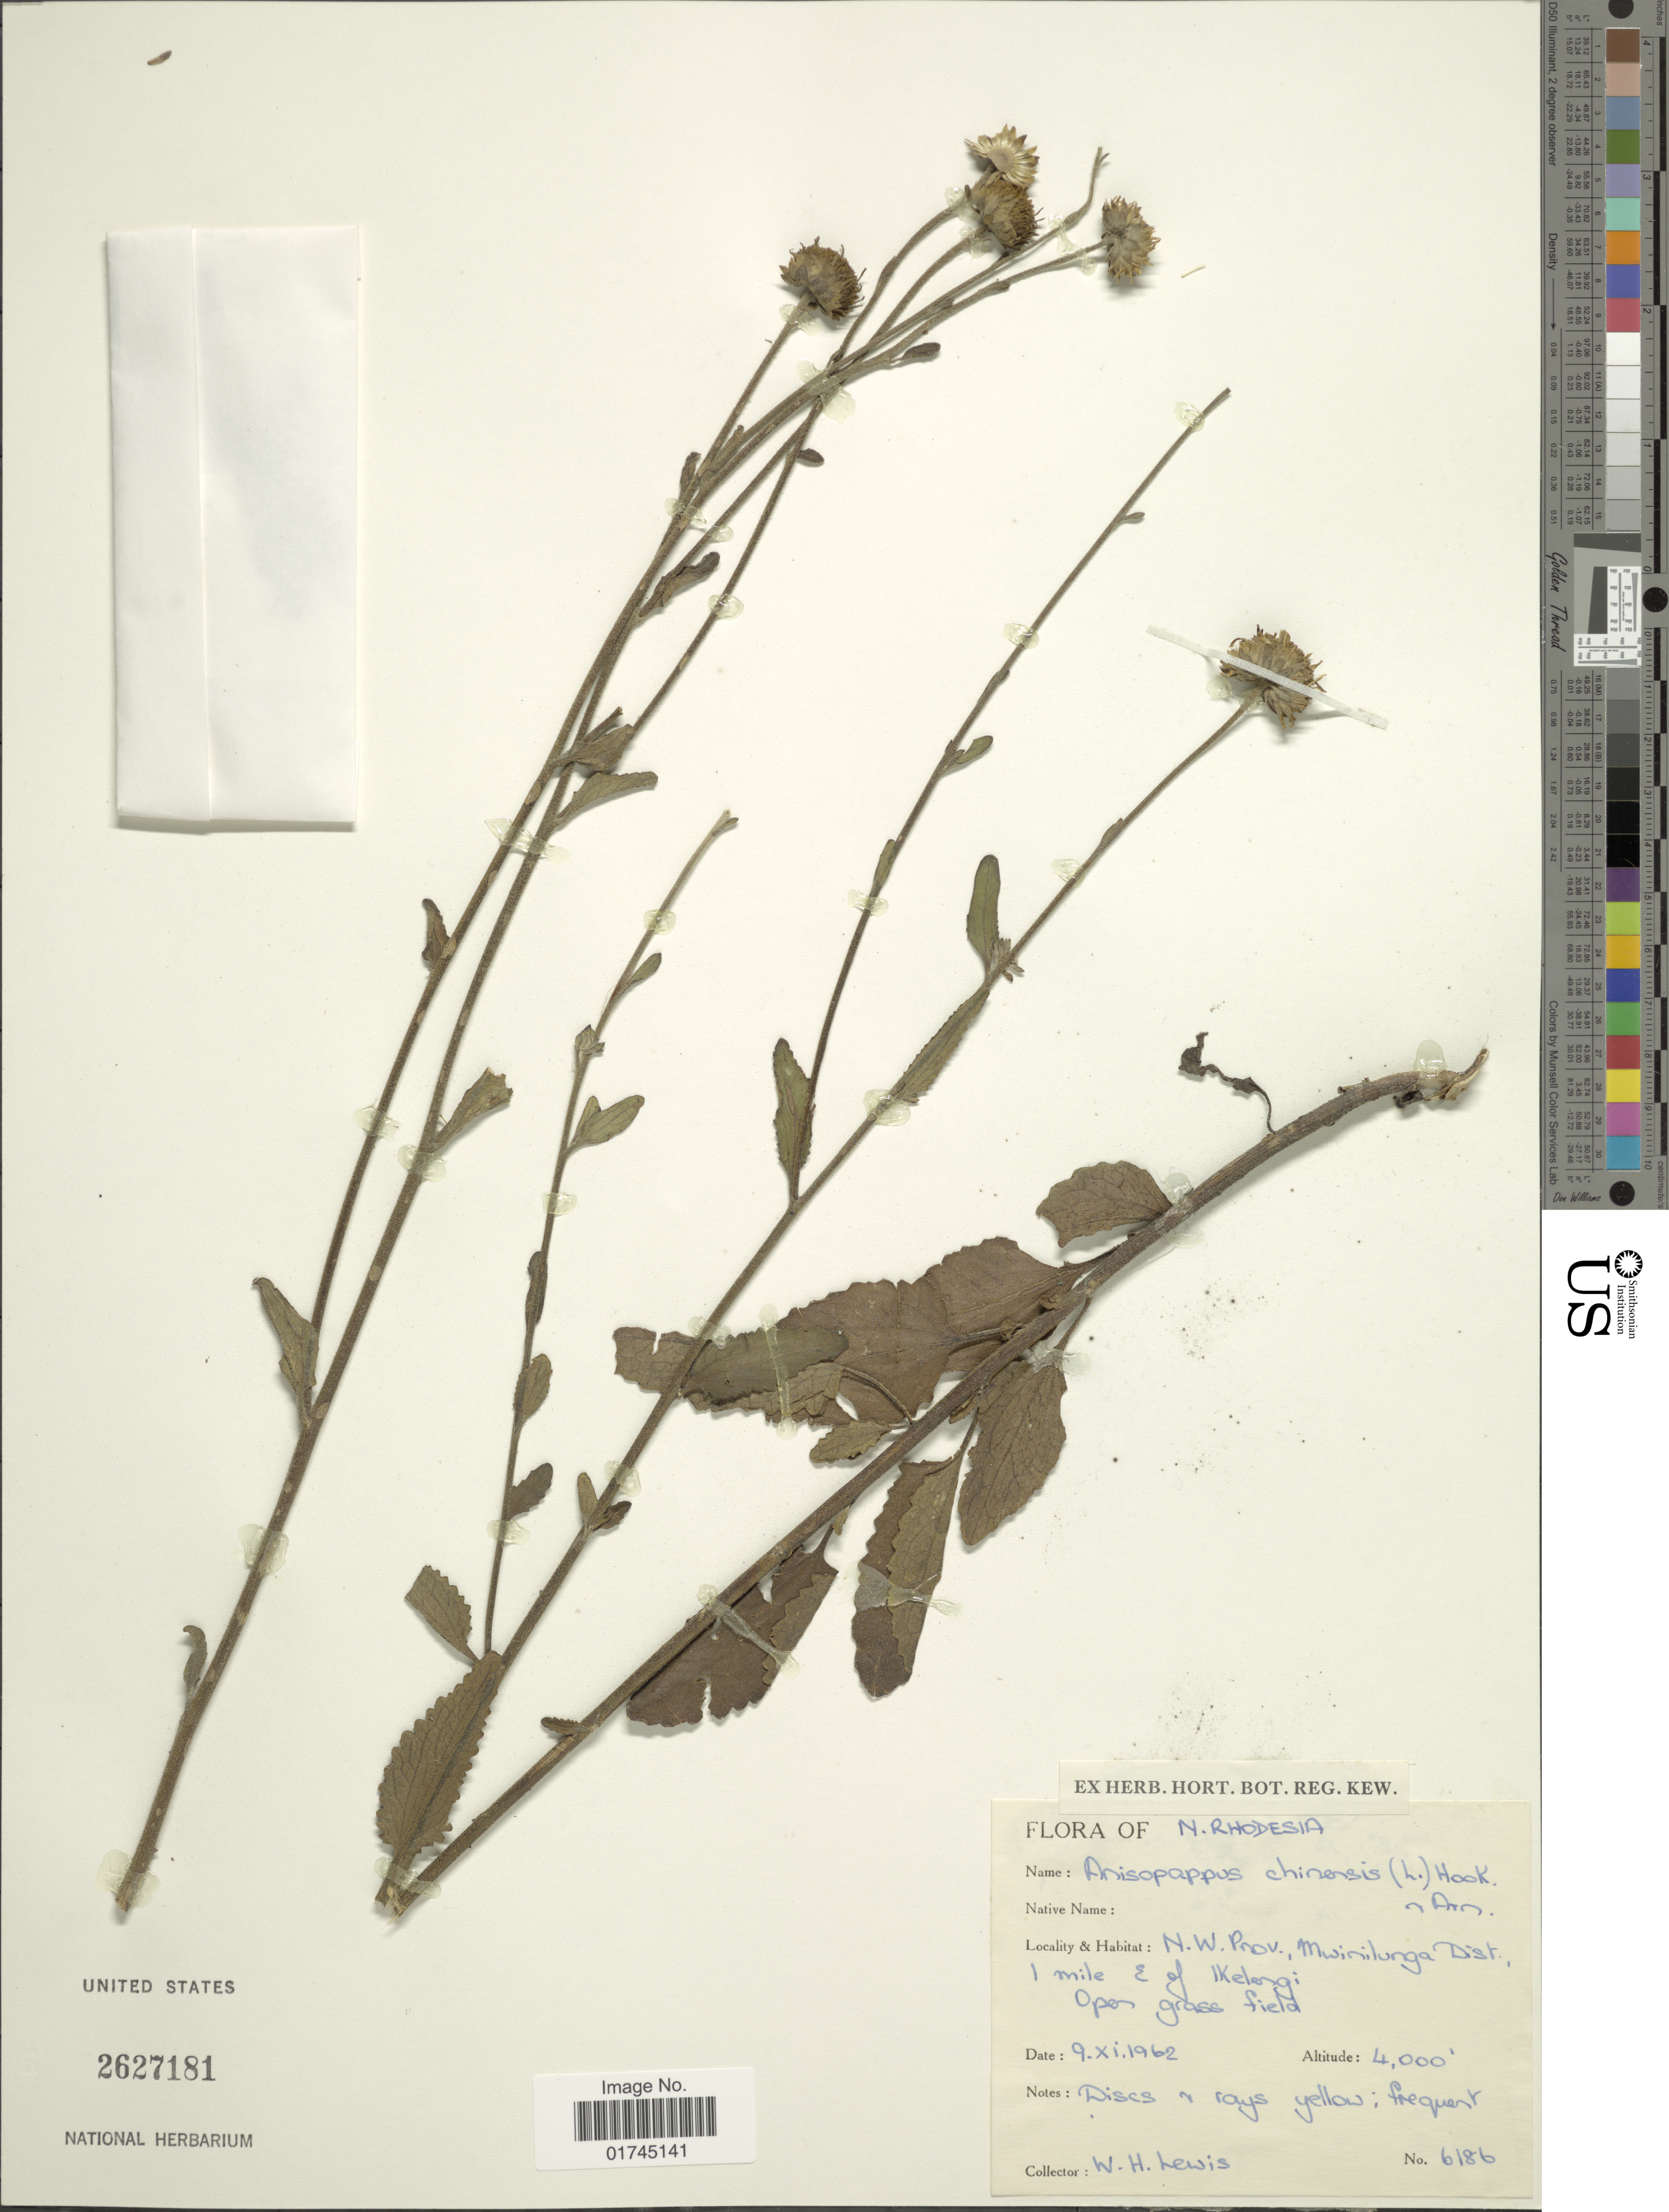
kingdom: Plantae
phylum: Tracheophyta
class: Magnoliopsida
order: Asterales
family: Asteraceae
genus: Anisopappus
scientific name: Anisopappus chinensis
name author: Hook. & Arn.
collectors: W. H. Lewis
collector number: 6186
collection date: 1962-11-09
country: Zambia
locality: N. Rhodesia, N.W. Prov., Mwinilonga Dist., 1 mile E of Ikelorgi, open grass field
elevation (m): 1219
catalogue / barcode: US 2627181